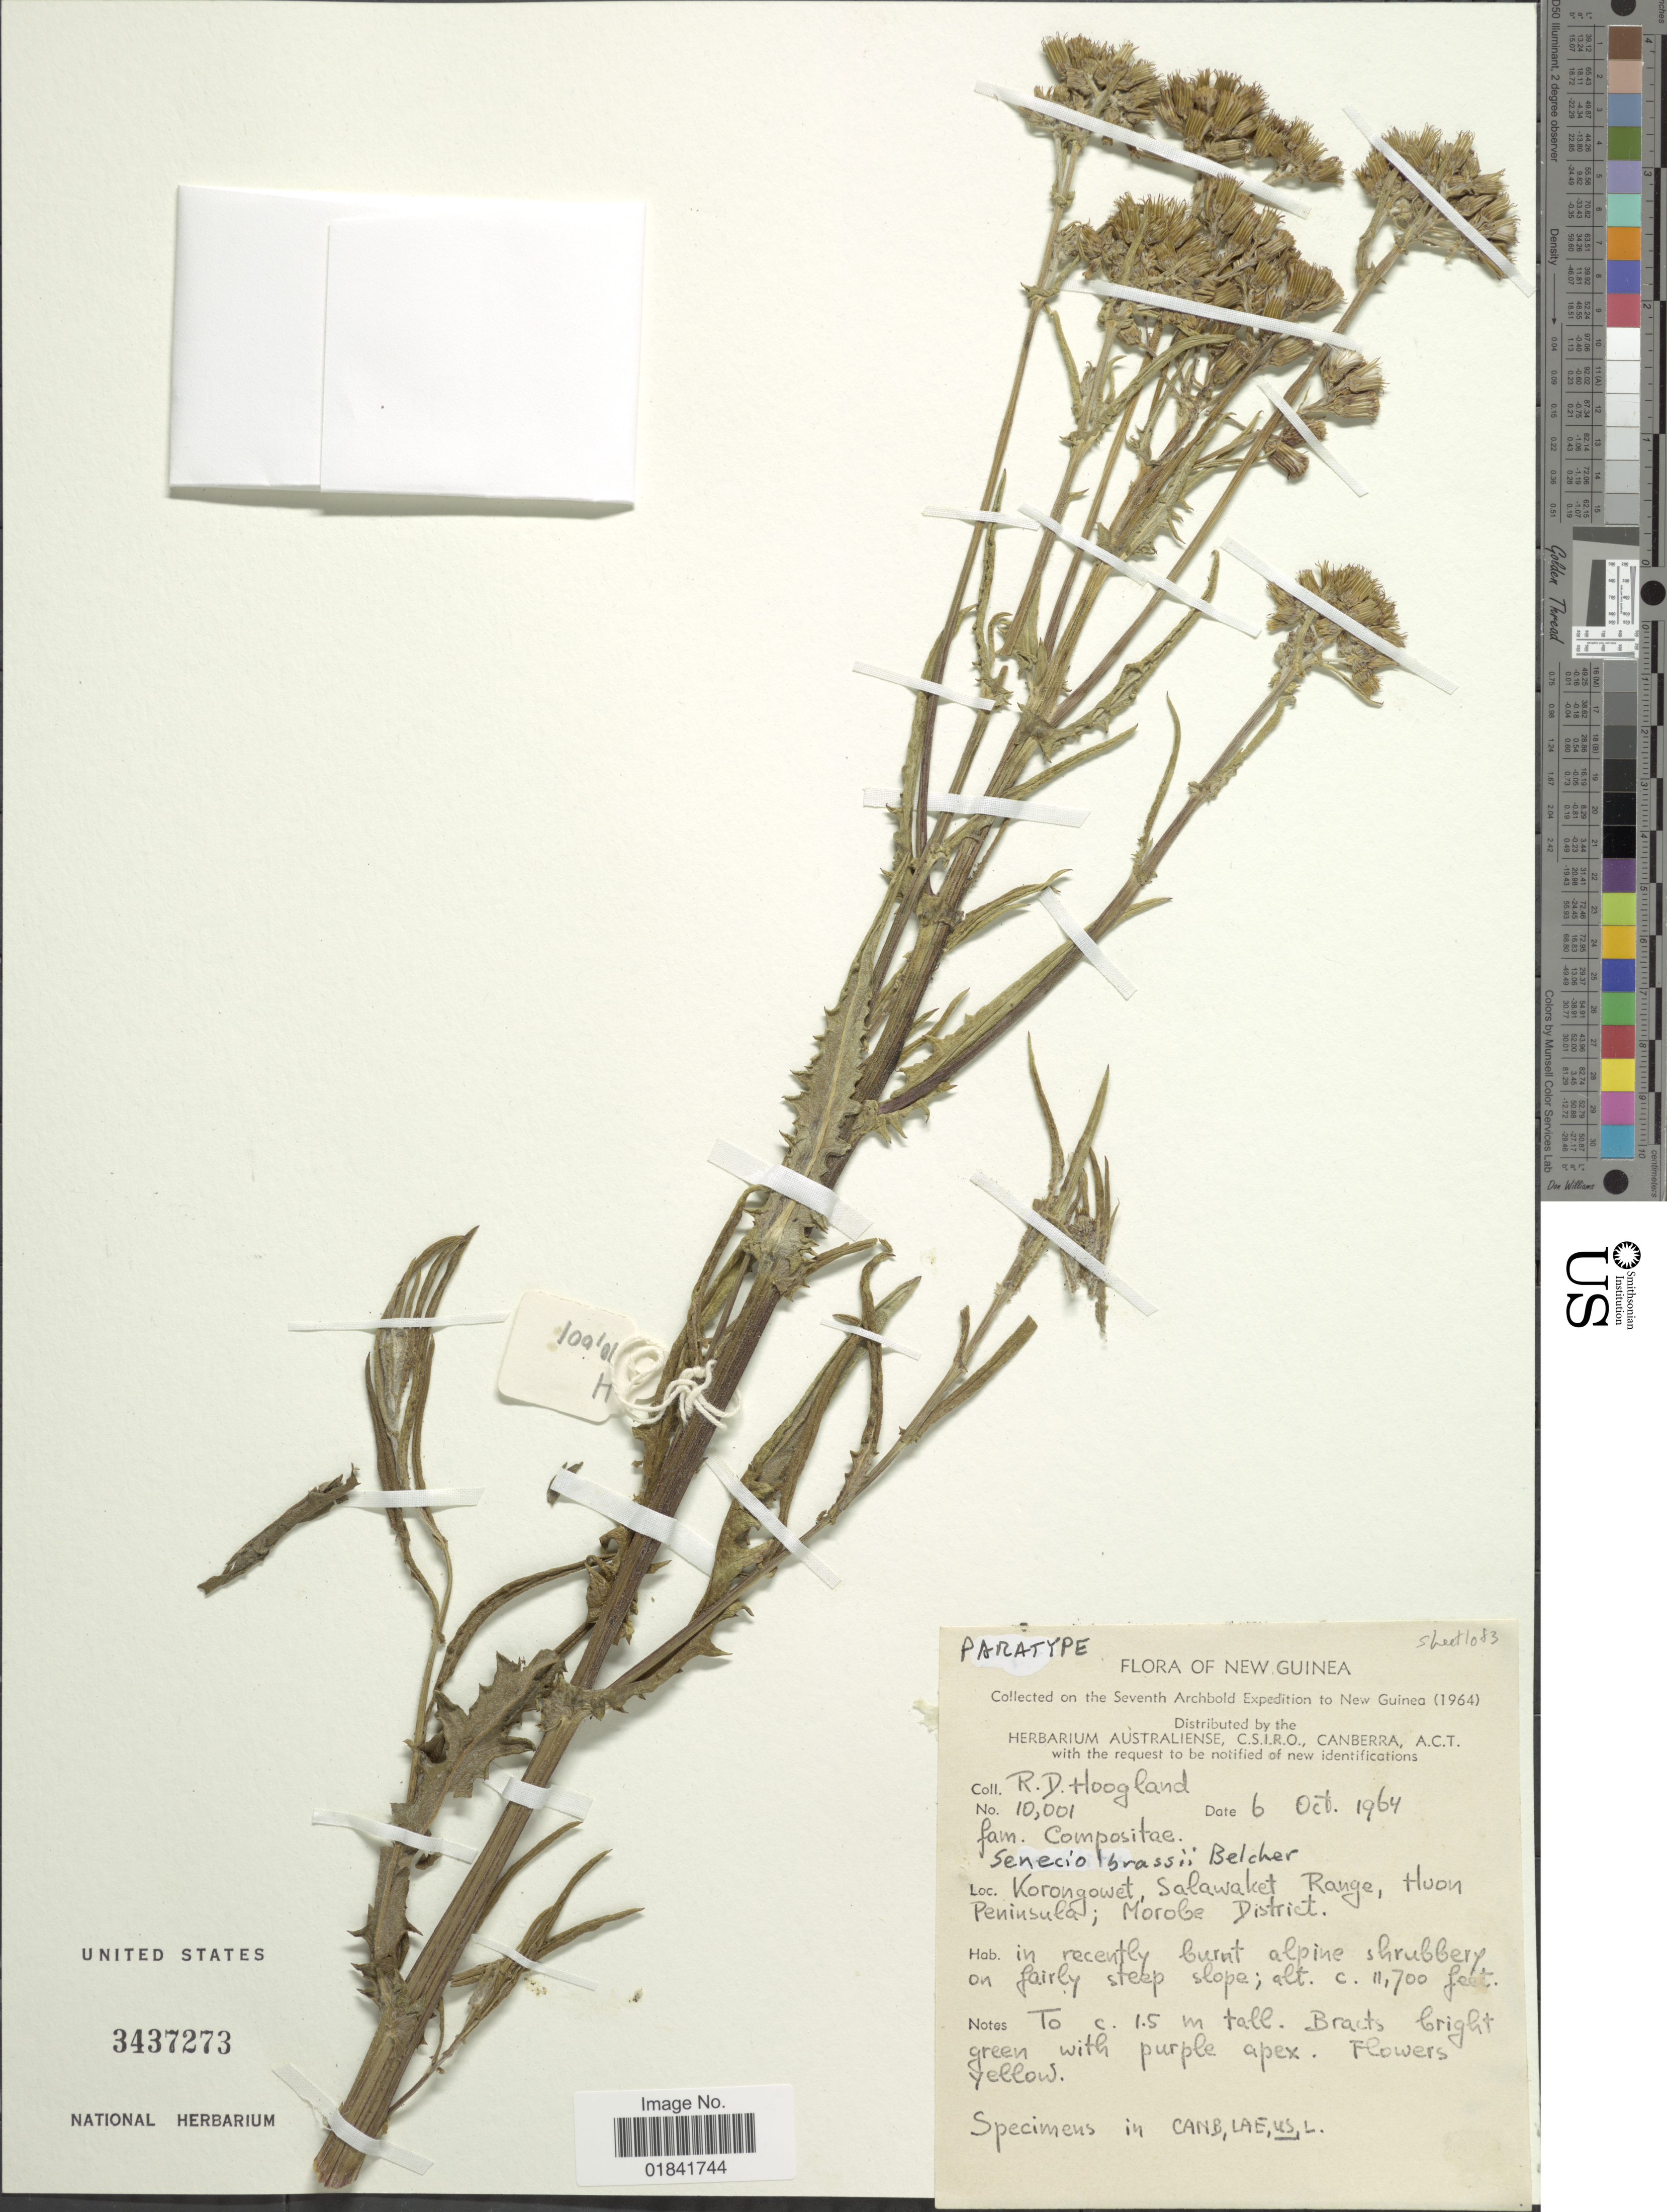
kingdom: Plantae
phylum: Tracheophyta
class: Magnoliopsida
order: Asterales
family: Asteraceae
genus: Senecio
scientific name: Senecio brassii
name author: Belcher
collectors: R. D. Hoogland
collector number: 10001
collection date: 1964-10-06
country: Papua New Guinea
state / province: Morobe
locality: New Guinea, Korongowet, Salawaket Range, Huon Peninsula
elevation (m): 3566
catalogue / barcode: US 3437273